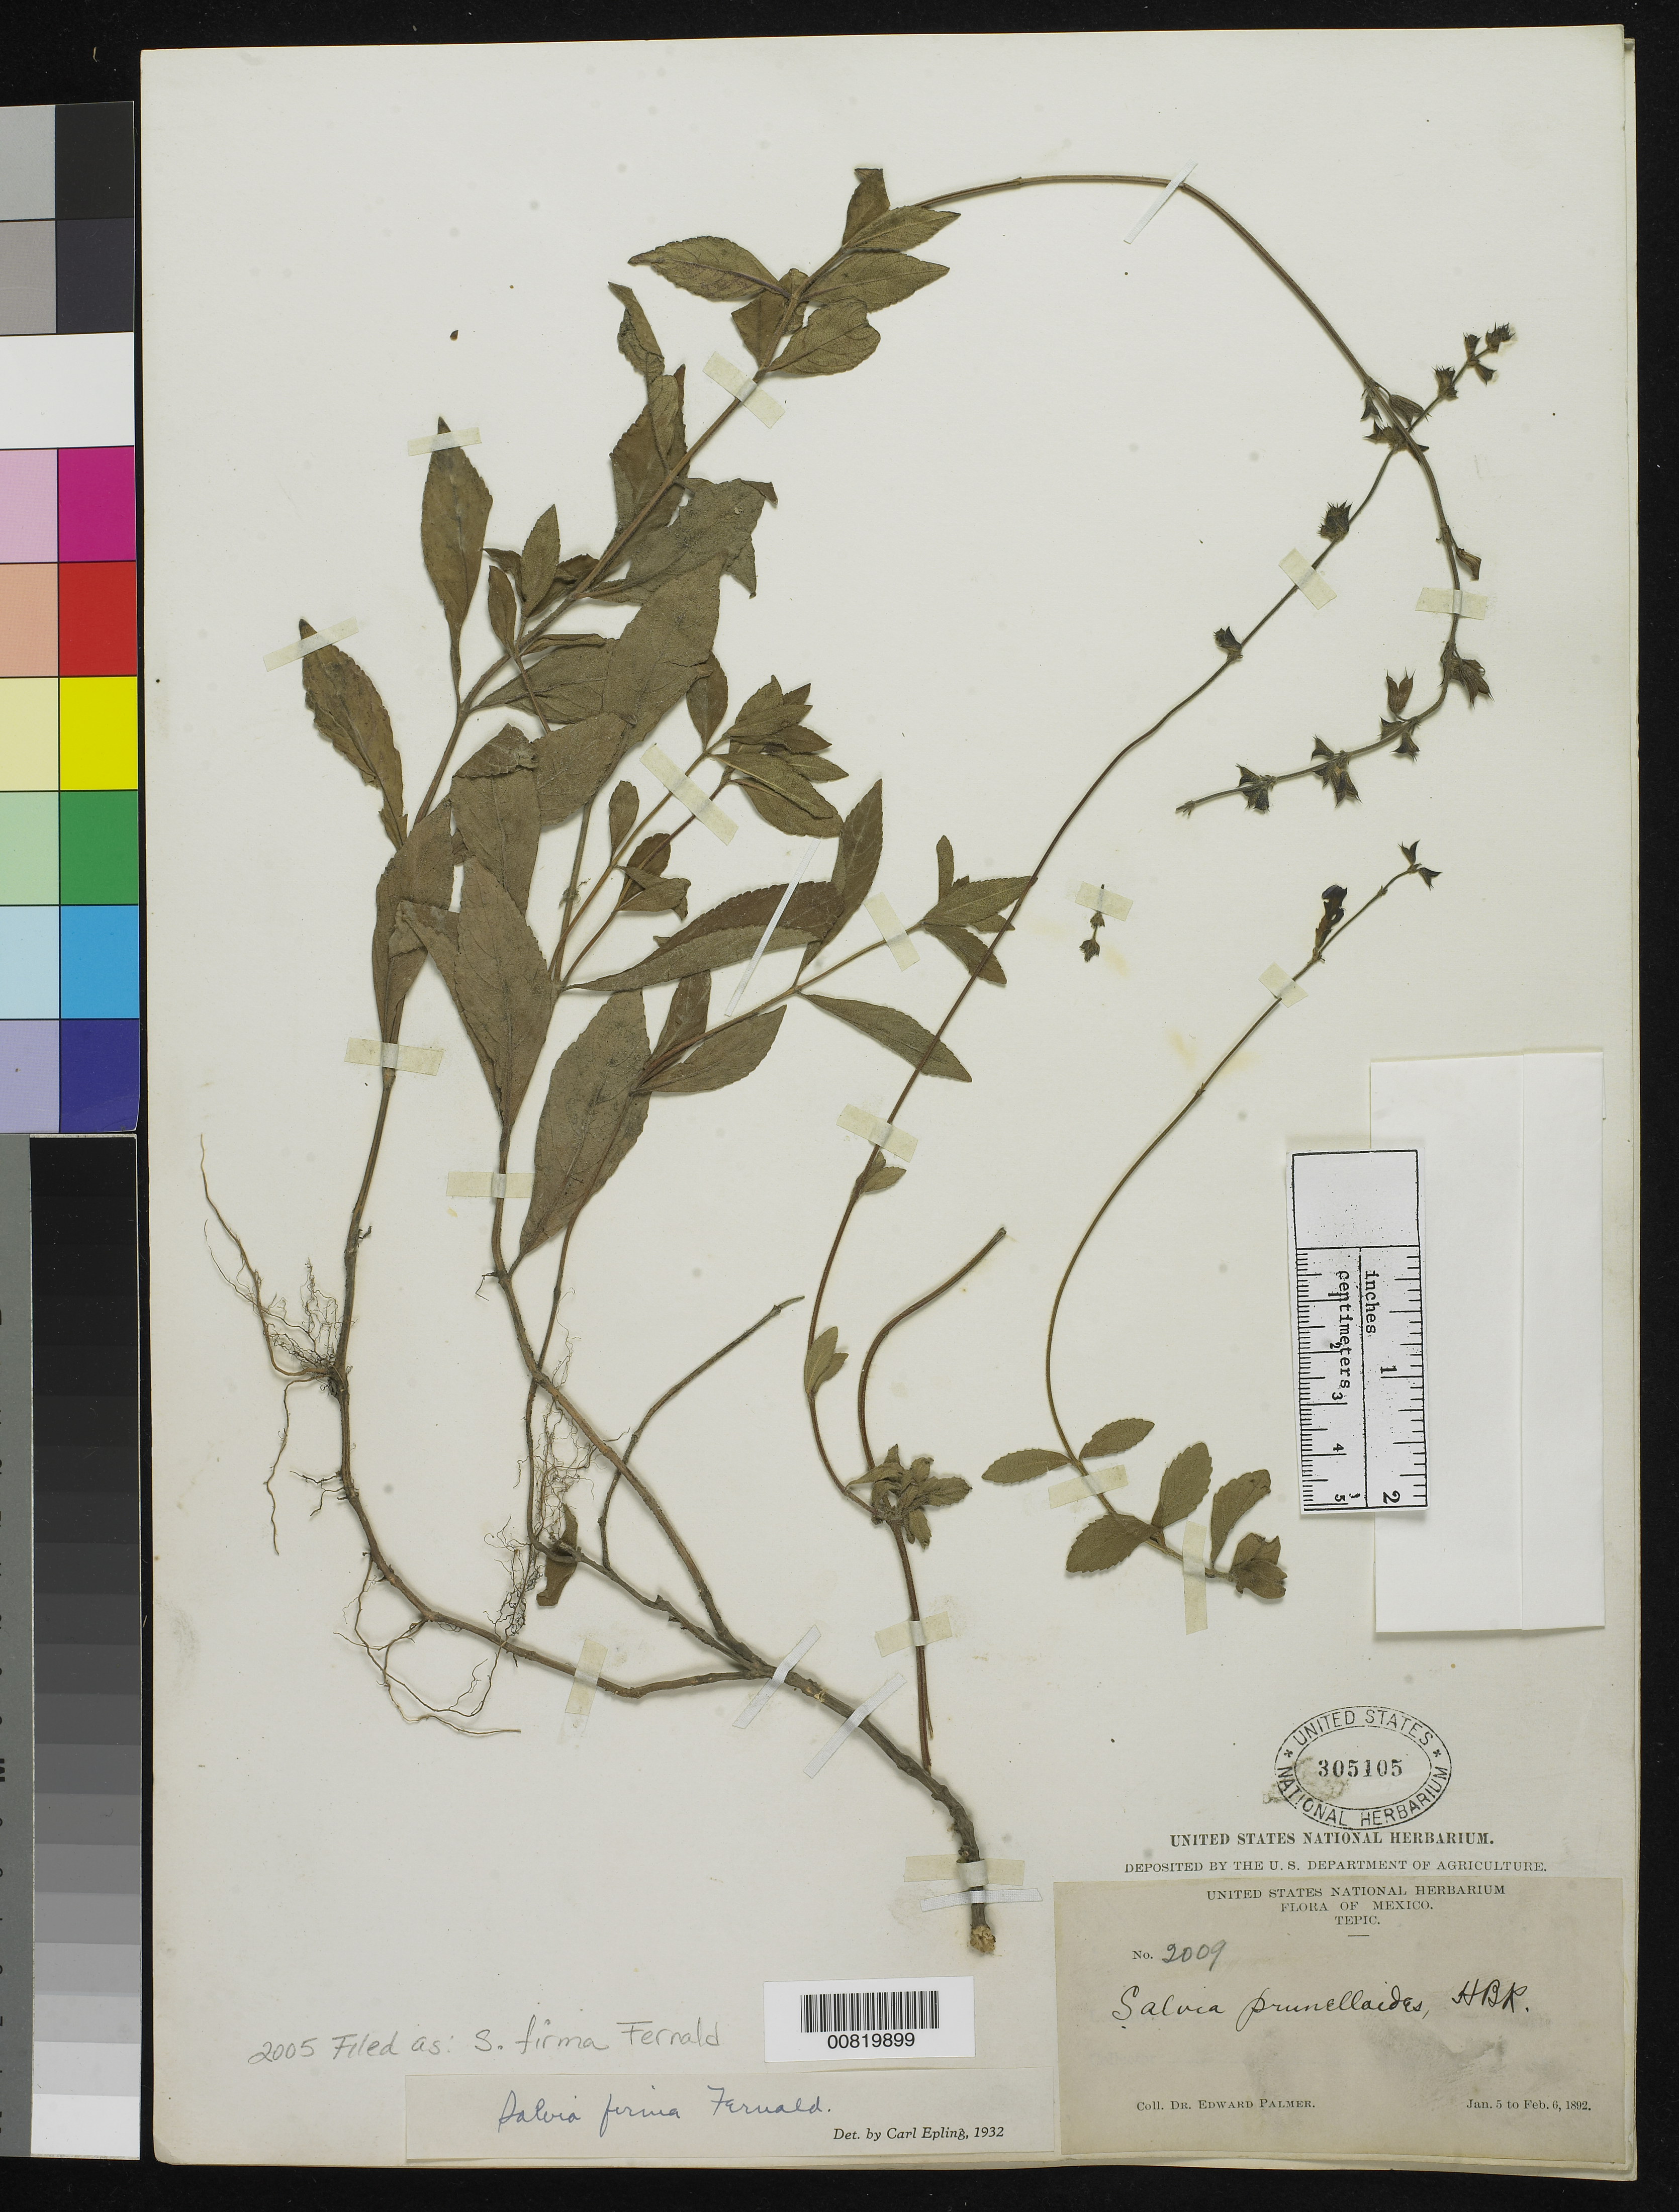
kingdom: Plantae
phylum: Tracheophyta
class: Magnoliopsida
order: Lamiales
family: Lamiaceae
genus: Salvia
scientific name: Salvia firma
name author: Fernald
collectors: E. Palmer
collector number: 2009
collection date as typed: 05 Jan 1892 to 06 Feb 1892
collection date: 1892-01-05/1892-02-06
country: Mexico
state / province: Nayarit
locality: Tepic, Nayarit.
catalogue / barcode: US 305105